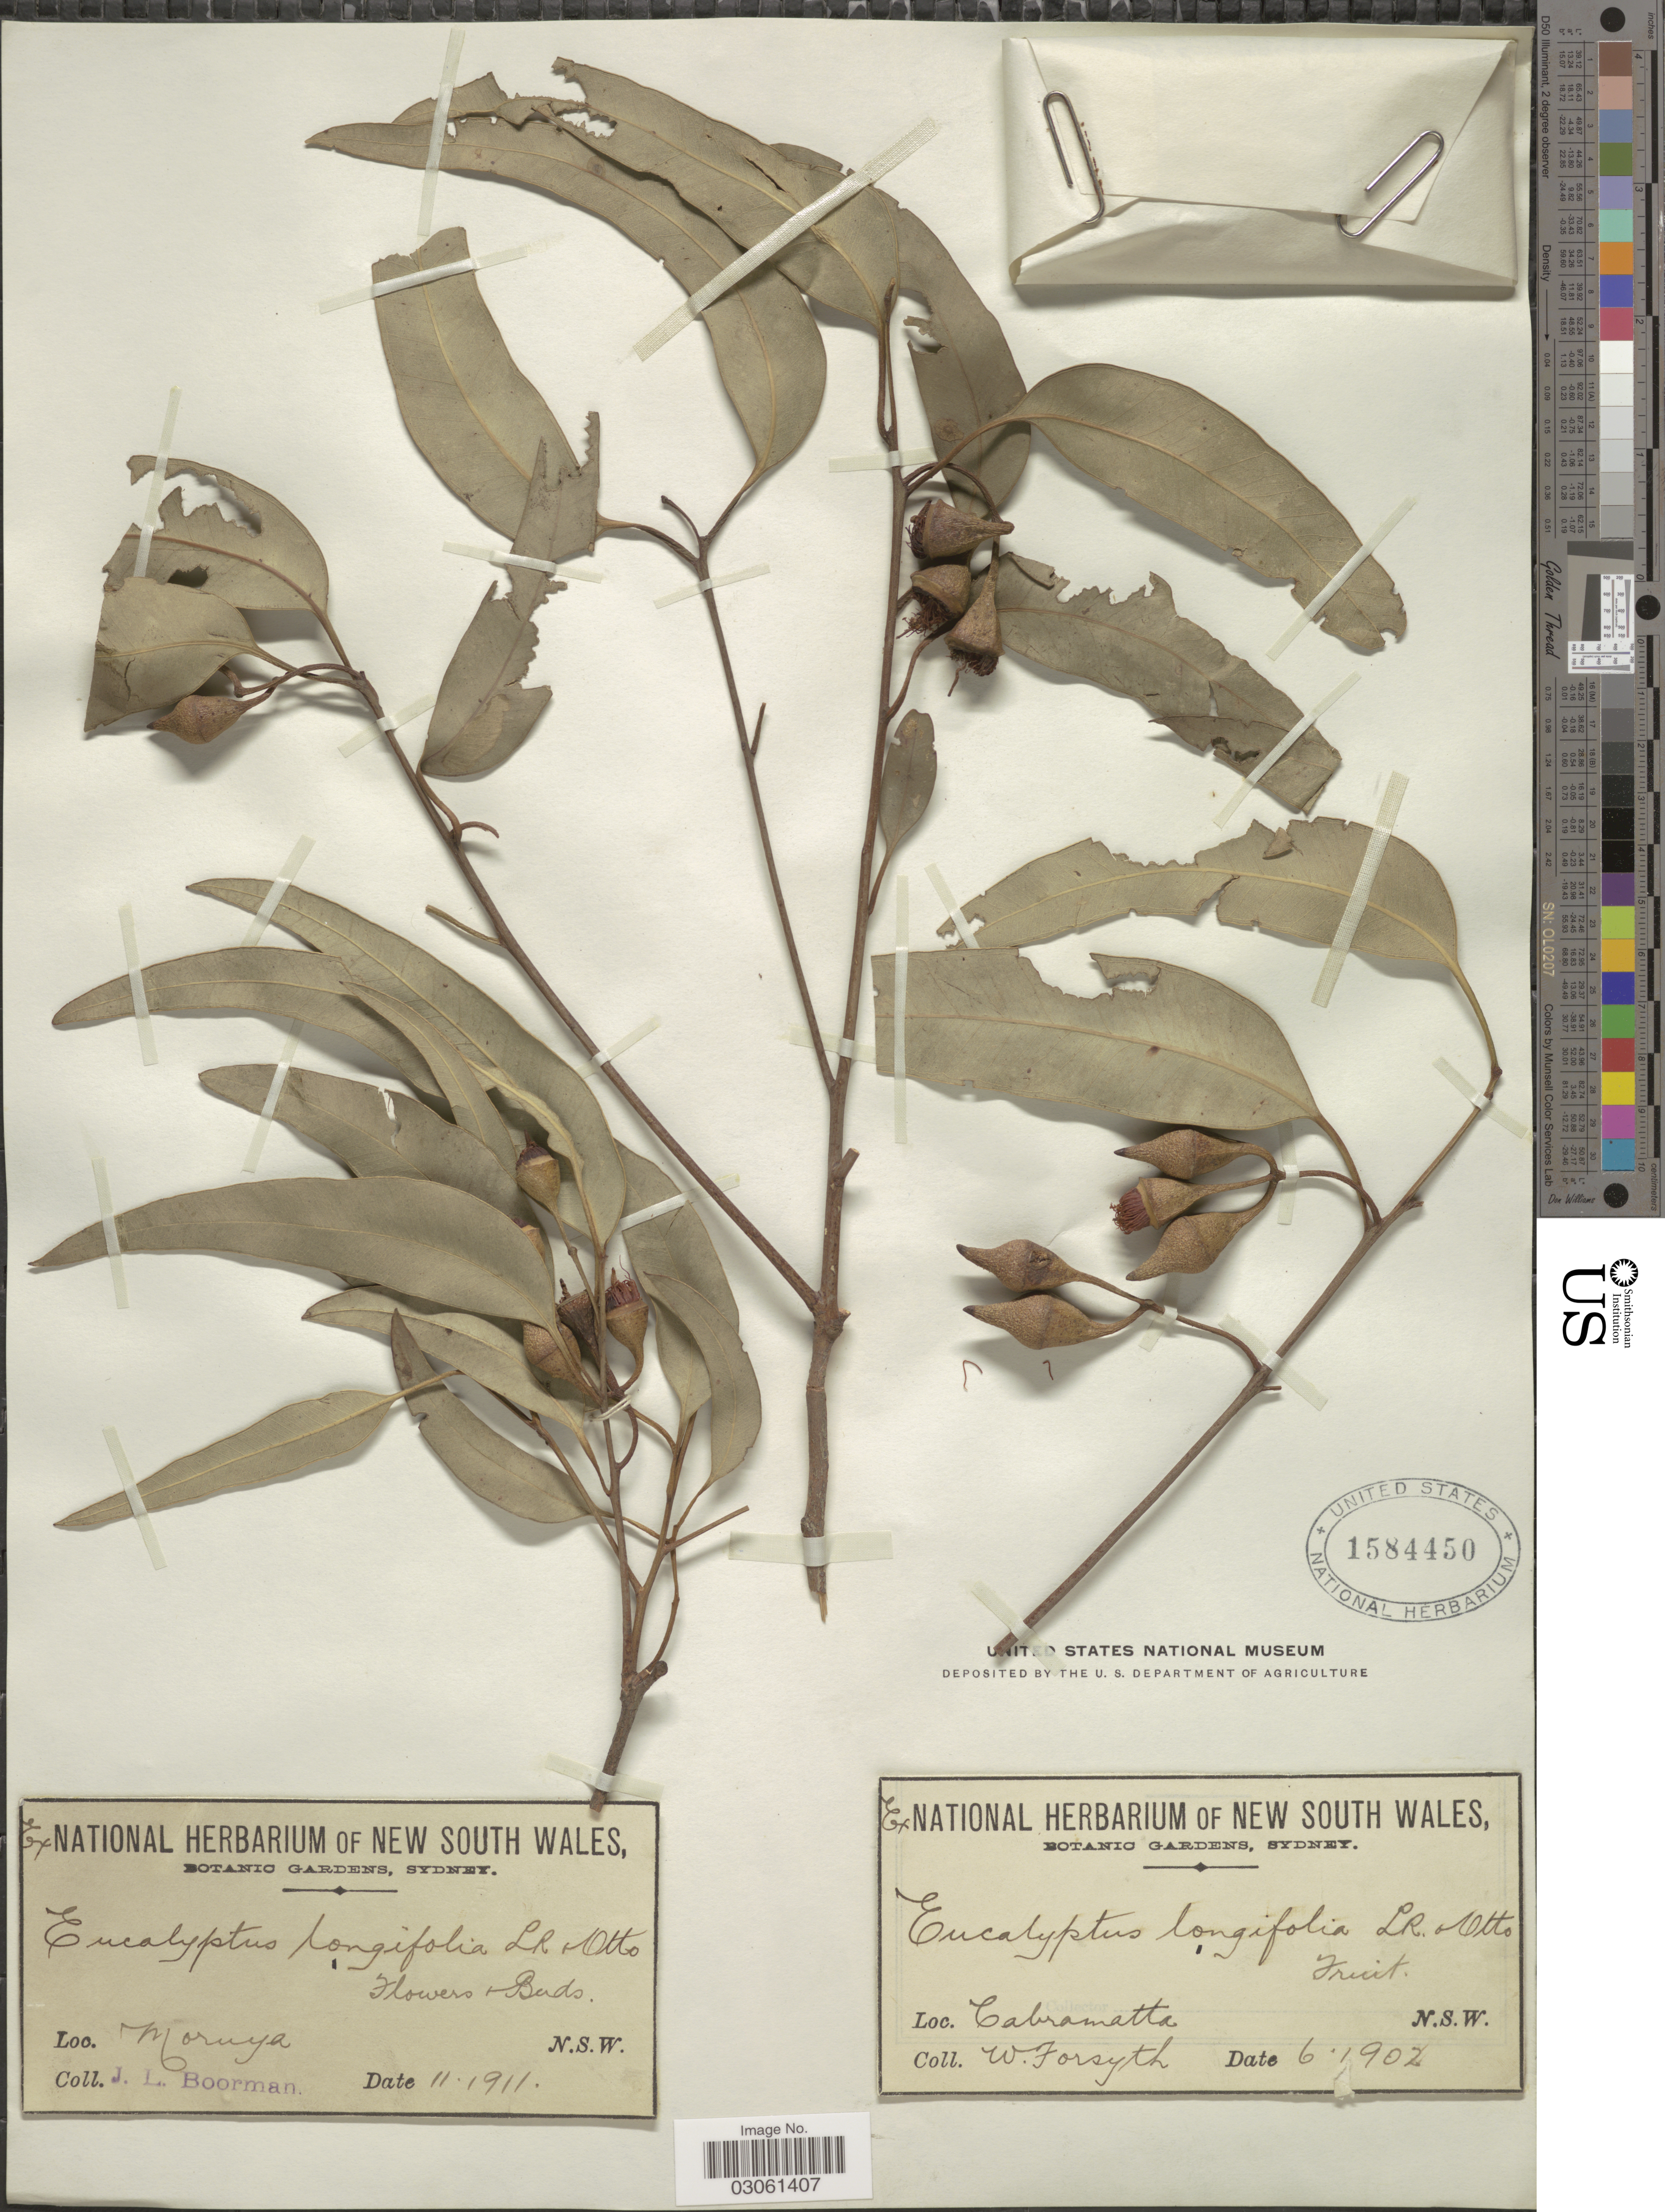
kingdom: Plantae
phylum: Tracheophyta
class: Magnoliopsida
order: Myrtales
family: Myrtaceae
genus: Eucalyptus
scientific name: Eucalyptus longifolia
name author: Link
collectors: J. Boorman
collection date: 1911-11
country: Australia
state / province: New South Wales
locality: Moruya. N. S. W.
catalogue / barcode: US 1584450